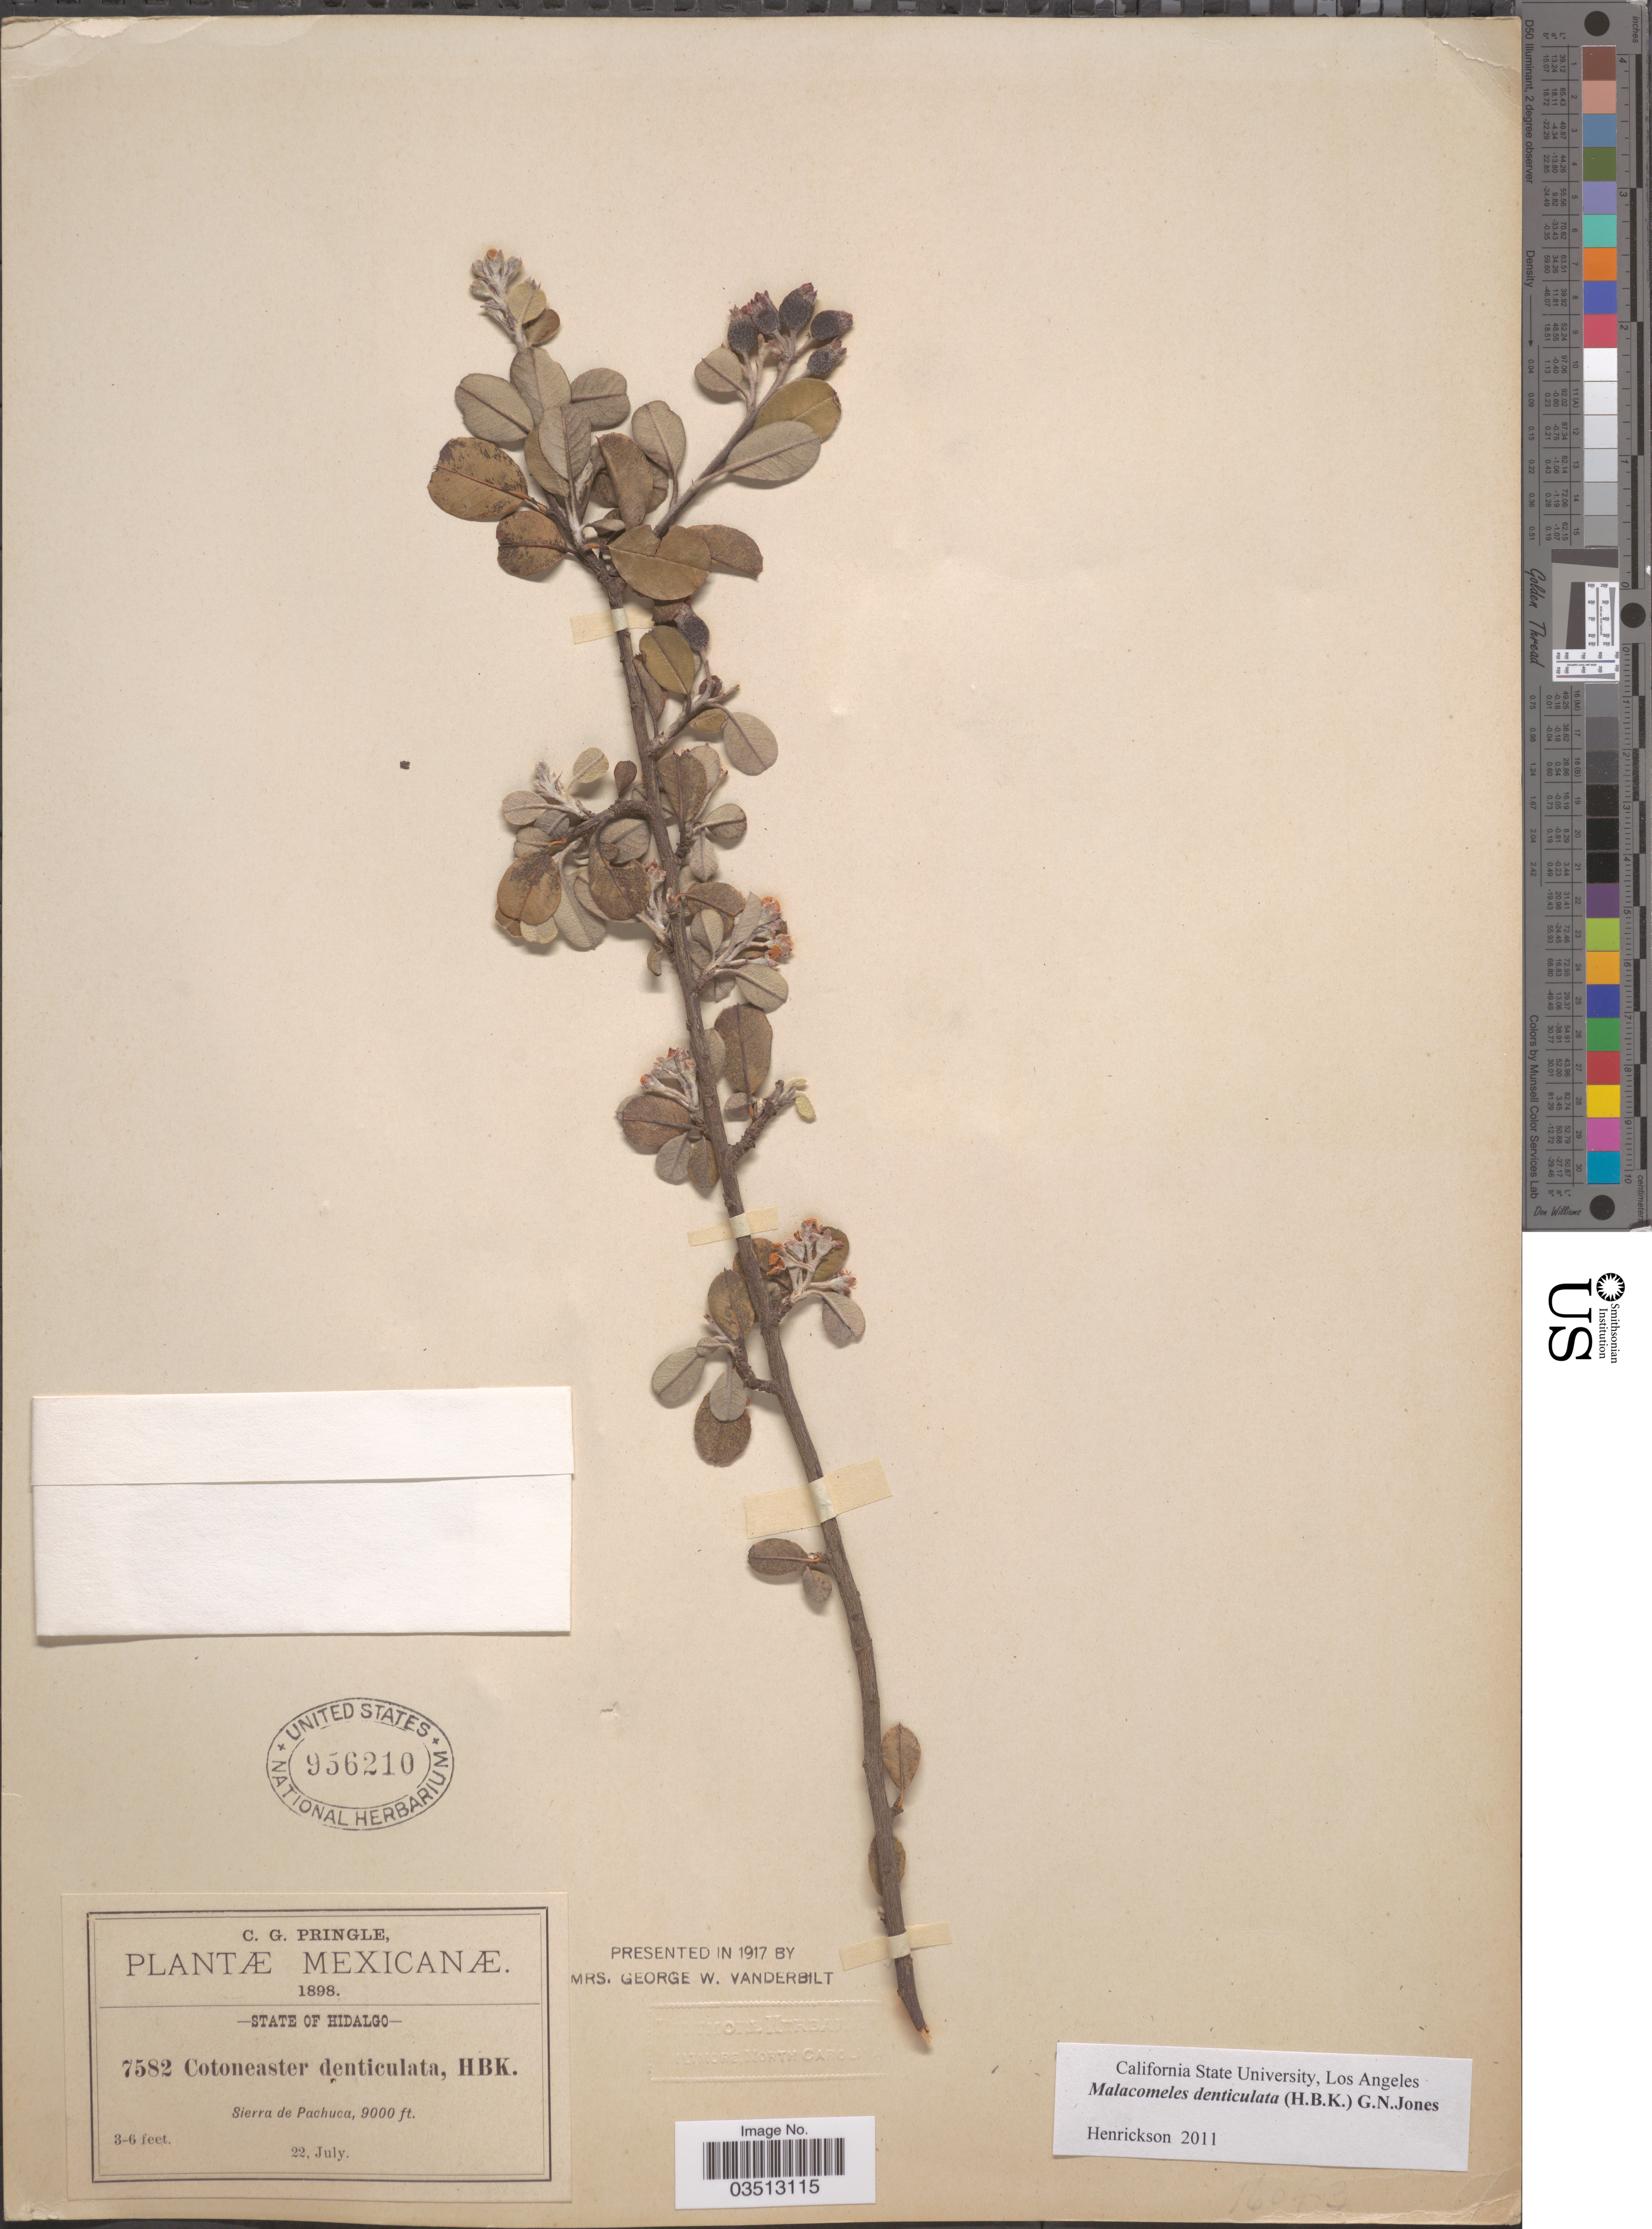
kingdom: Plantae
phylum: Tracheophyta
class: Magnoliopsida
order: Rosales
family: Rosaceae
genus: Malacomeles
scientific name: Malacomeles denticulata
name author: (Kunth) G.N. Jones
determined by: Henrickson, James, (CSLA), California State University at Los Angeles (UNITED STATES)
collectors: C. G. Pringle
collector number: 7582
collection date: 1898-07-22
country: Mexico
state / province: Hidalgo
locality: Sierra de Pachuca.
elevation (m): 2743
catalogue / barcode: US 956210